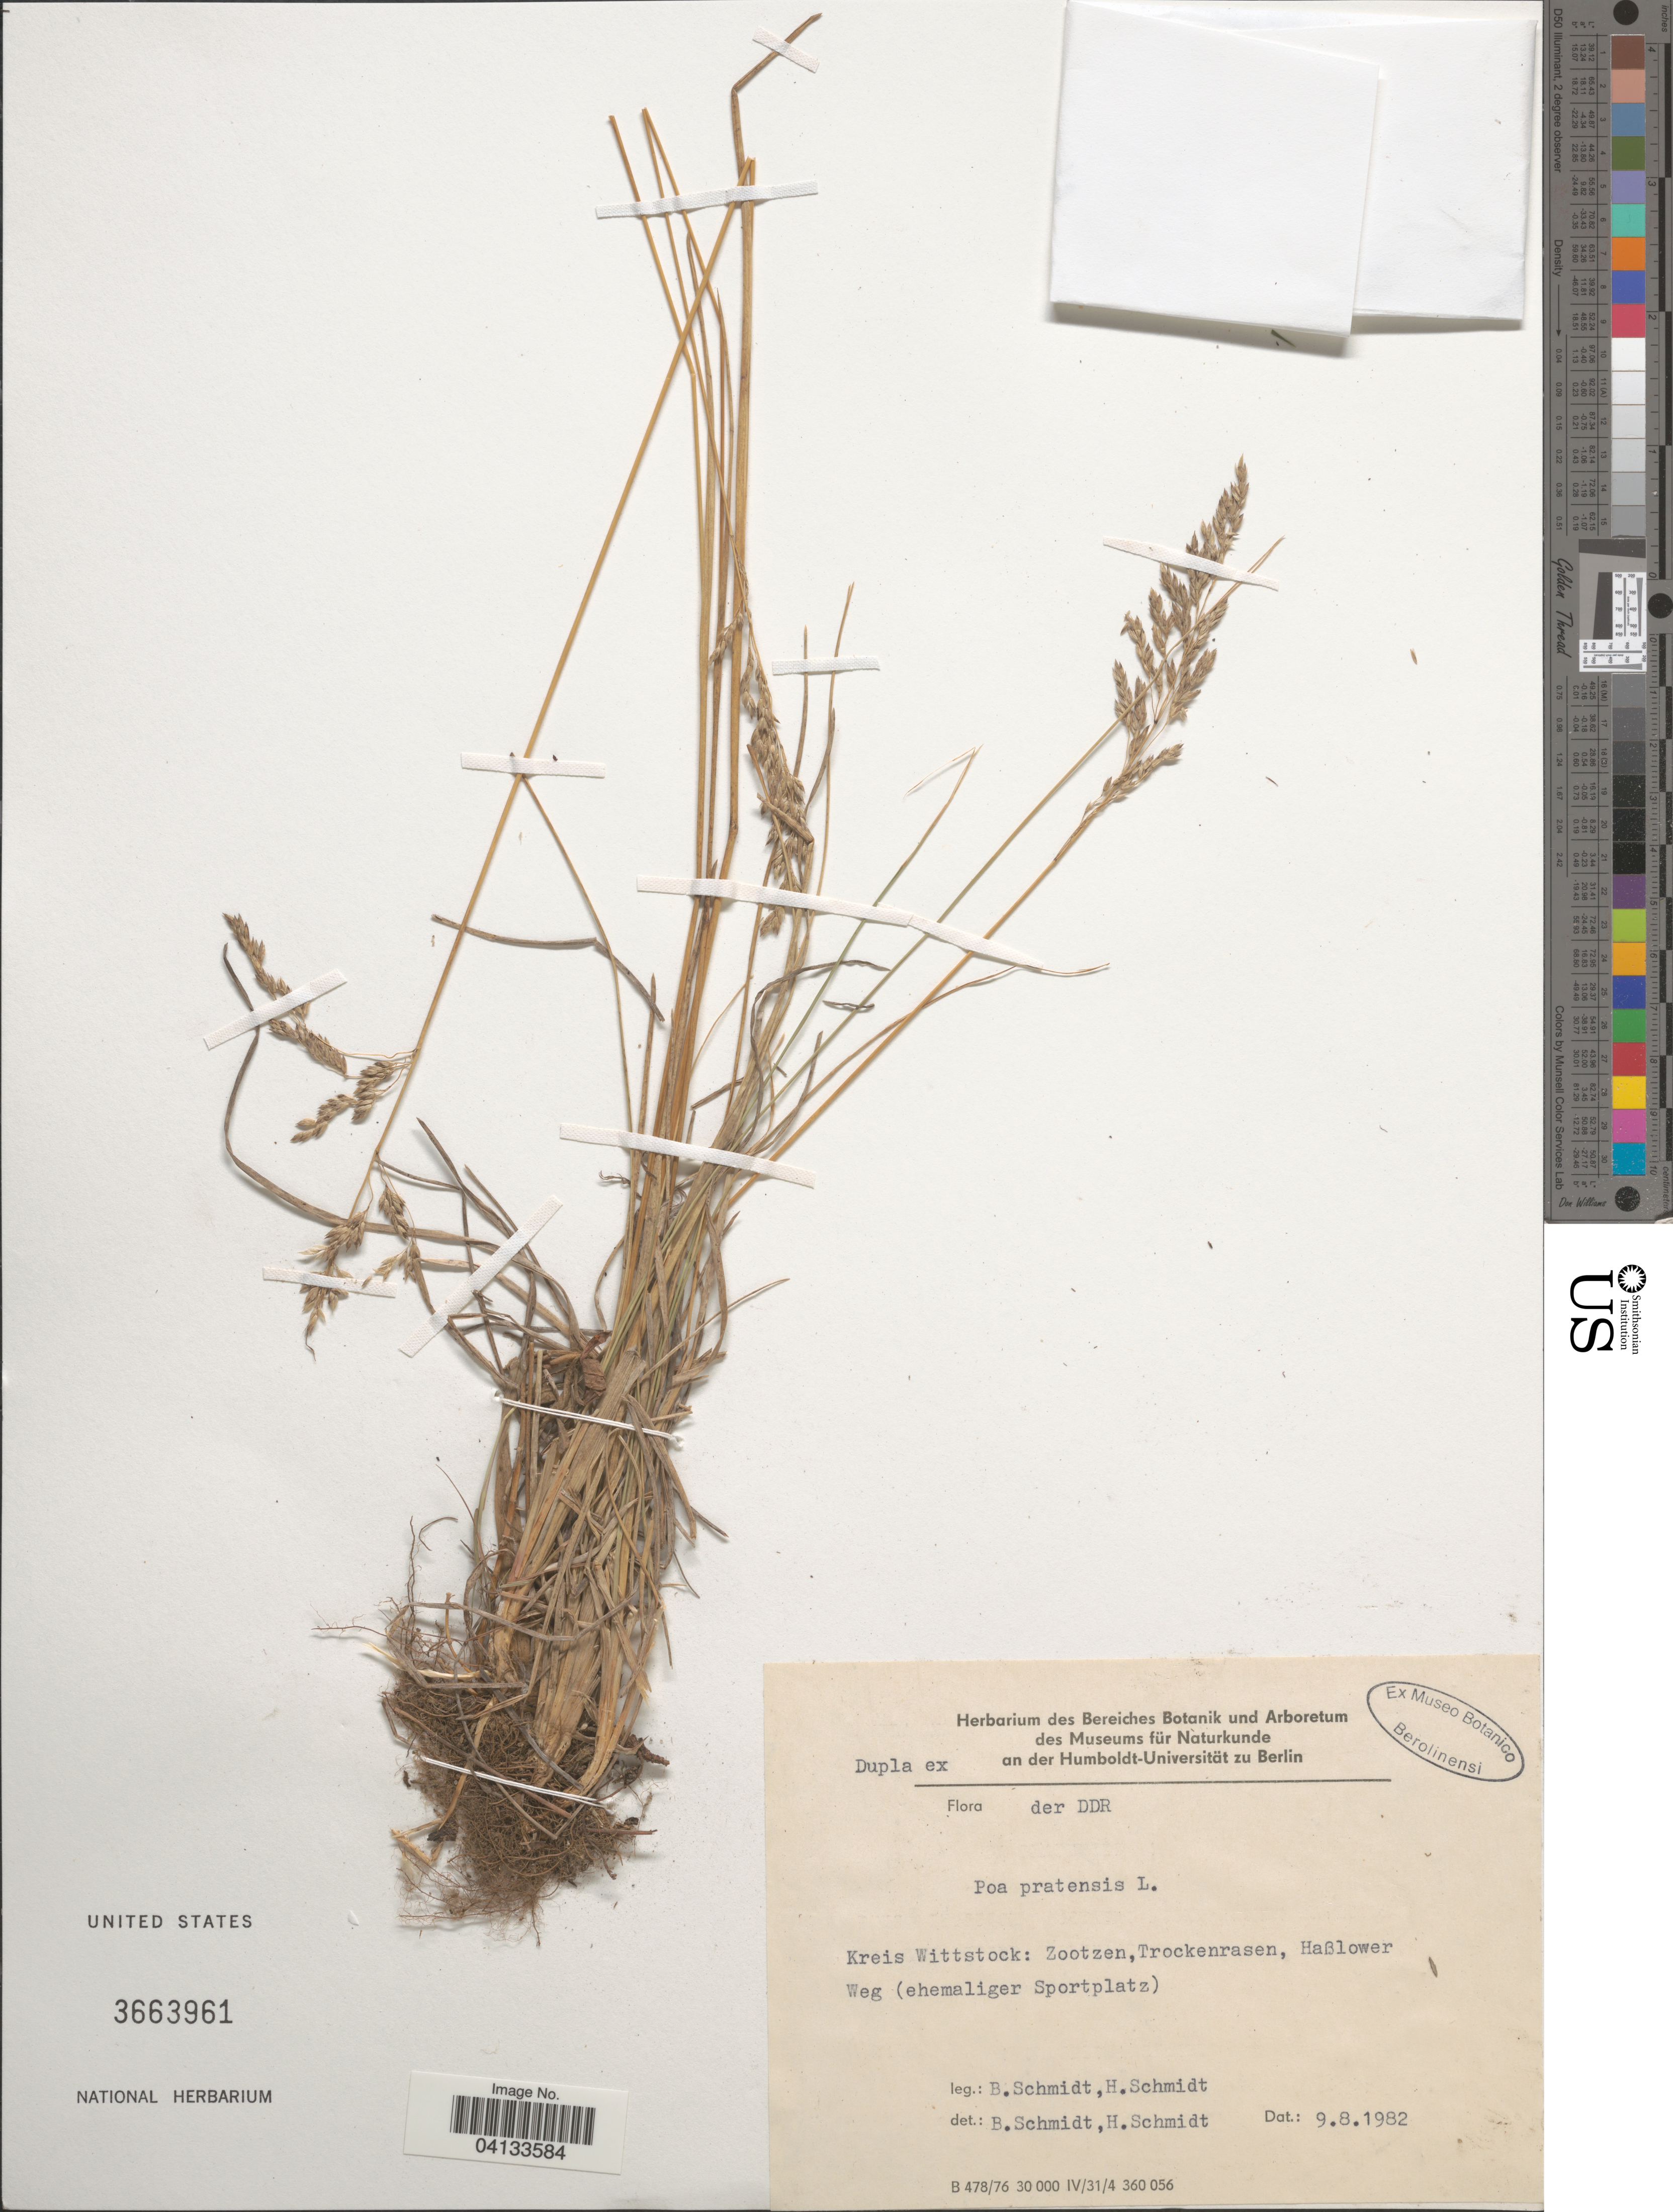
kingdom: Plantae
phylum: Tracheophyta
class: Liliopsida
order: Poales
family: Poaceae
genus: Poa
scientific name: Poa pratensis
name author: L.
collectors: B. Schmidt & H. Schmidt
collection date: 1982-08-09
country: Germany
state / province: Brandenburg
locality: DDR. Kreis Wittstock: Zootzen, Trockenrasen, Haßlower Weg (ehemaliger Sportplatz).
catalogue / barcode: US 3663961